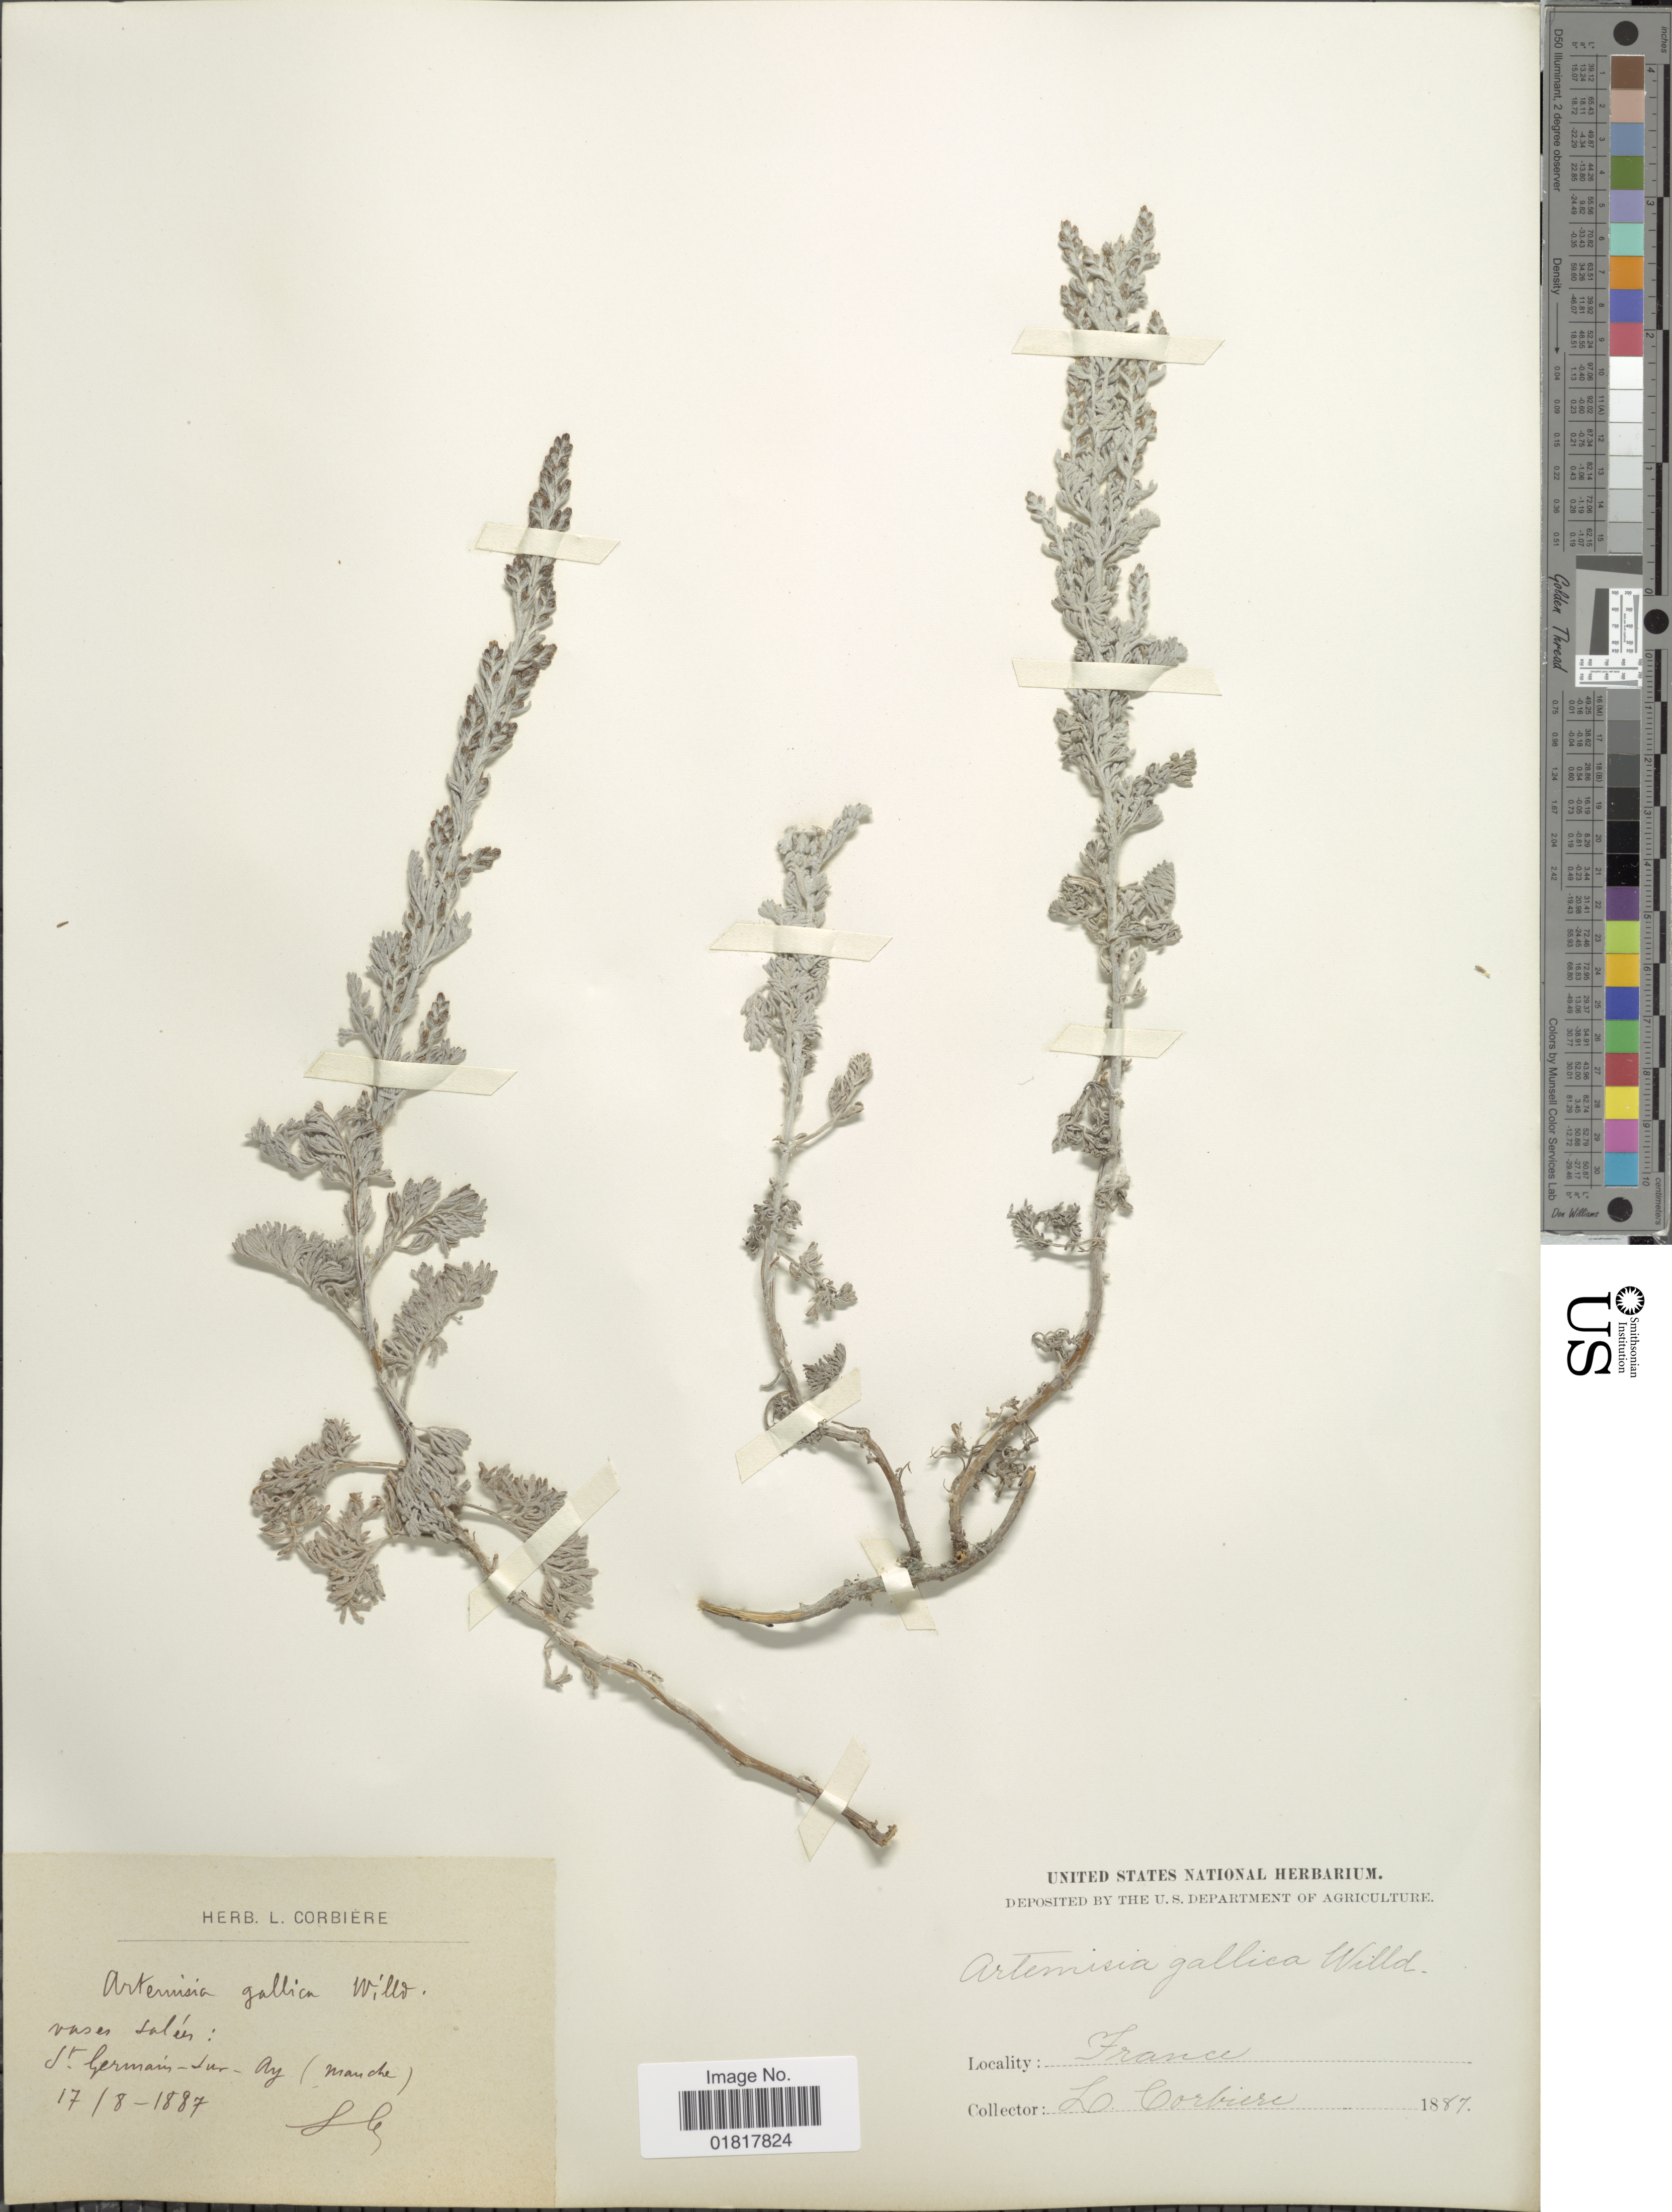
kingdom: Plantae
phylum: Tracheophyta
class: Magnoliopsida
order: Asterales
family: Asteraceae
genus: Artemisia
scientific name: Artemisia gallica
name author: Willd.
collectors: L. Corbière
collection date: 1887-08-17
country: France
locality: St. Germain-Sur-Ay (manche) [interpreted]